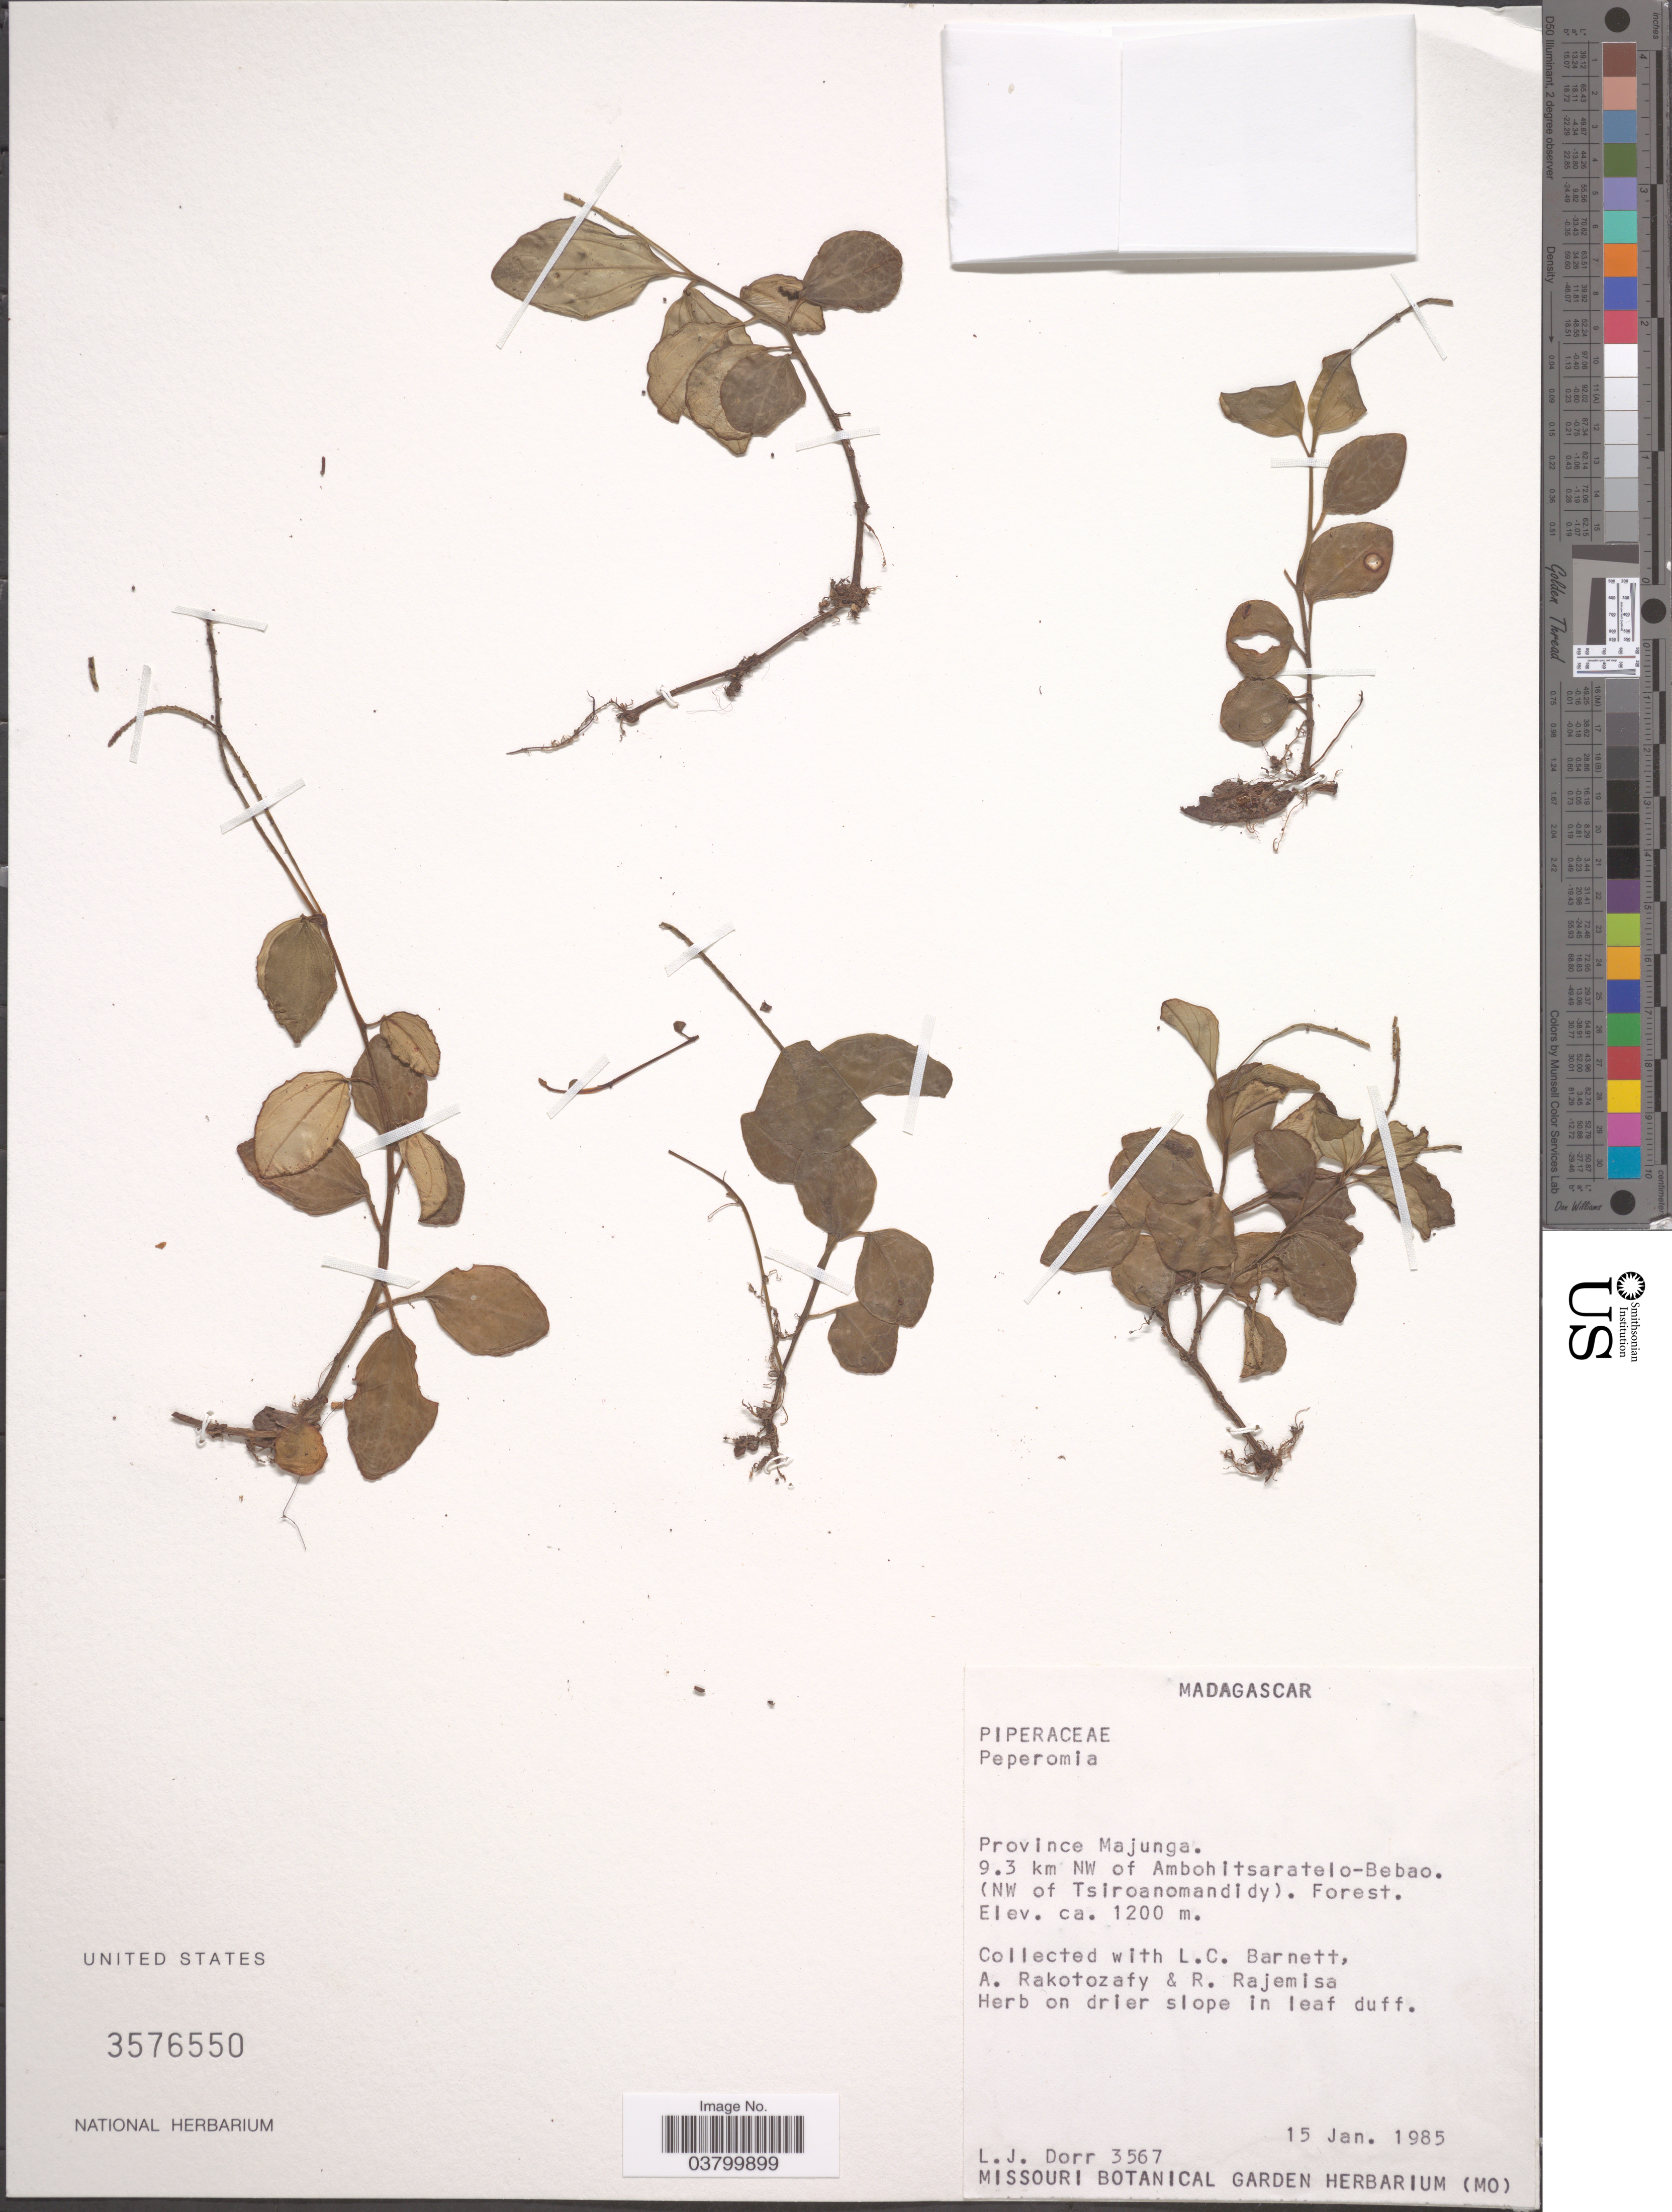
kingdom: Plantae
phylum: Tracheophyta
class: Magnoliopsida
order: Piperales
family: Piperaceae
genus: Peperomia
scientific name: Peperomia sp.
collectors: L. J. Dorr, L. C. Barnett, A. Rakotozafy & R. Rajemisa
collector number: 3567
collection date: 1985-01-15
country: Madagascar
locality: Province Majunga. 9.3 km NW of Ambohitsaratelo- Bebao. (NW of Tsiroanomandidy).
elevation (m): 1200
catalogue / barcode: US 3576550